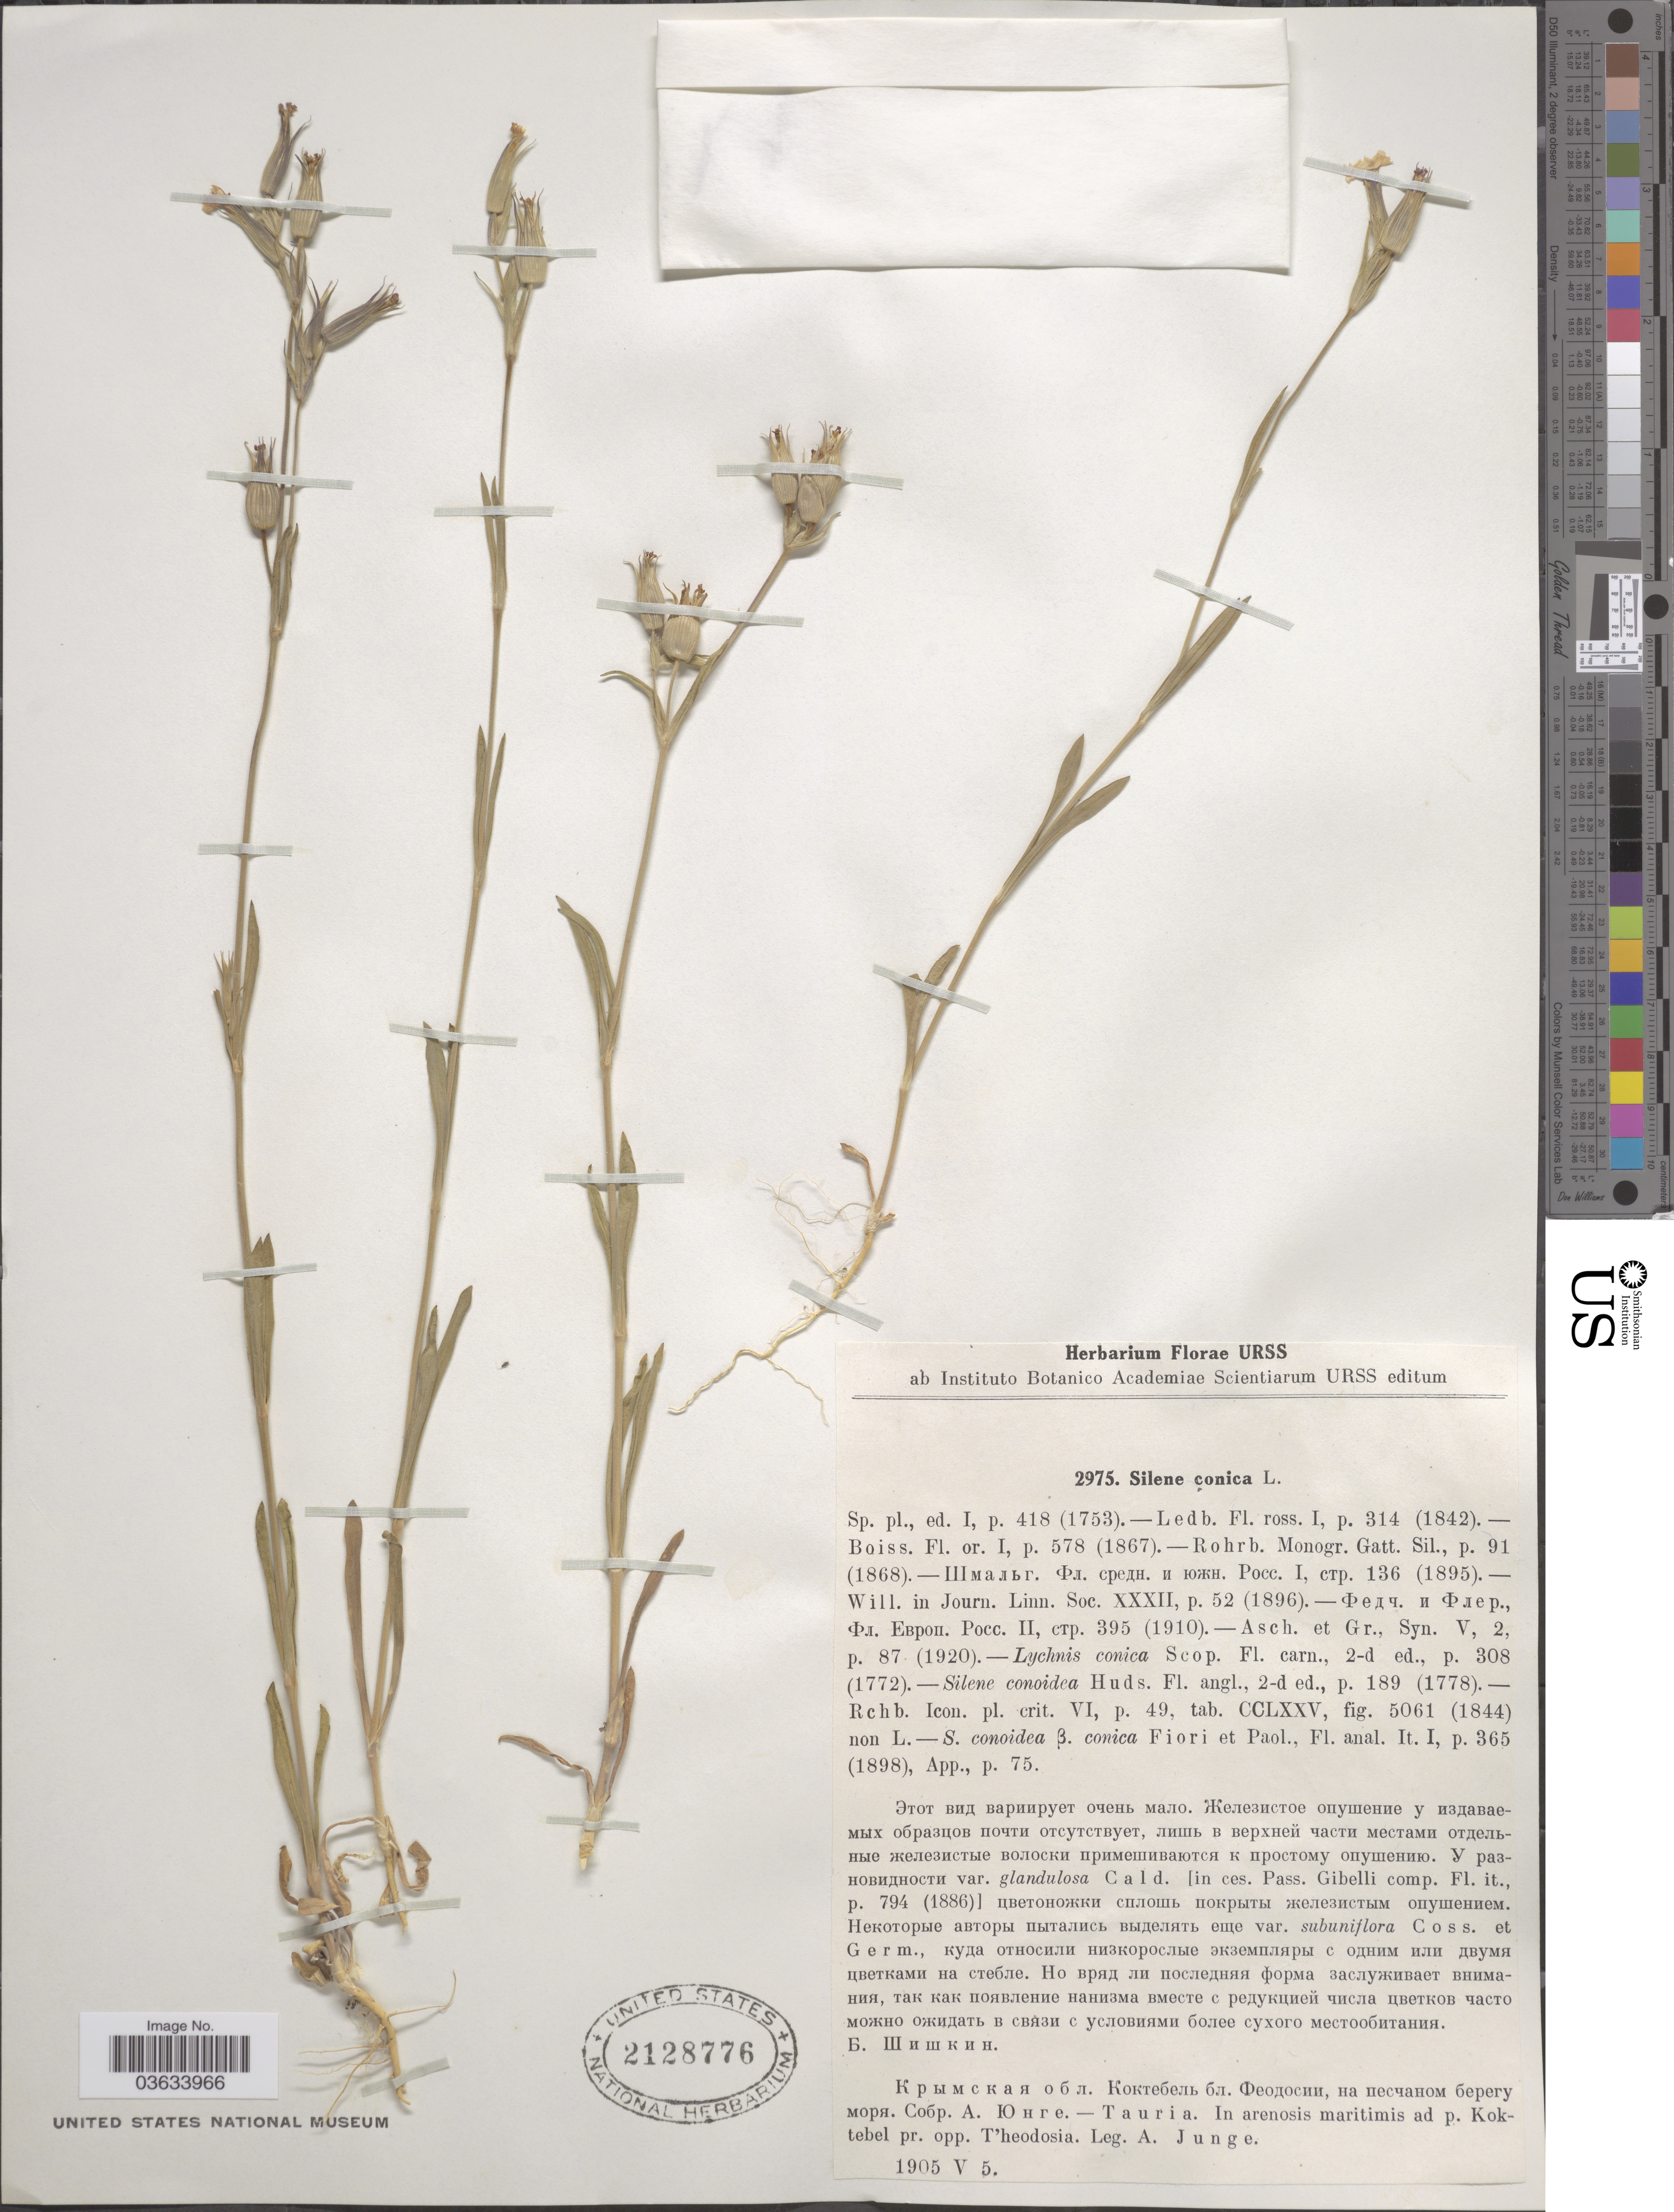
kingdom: Plantae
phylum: Tracheophyta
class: Magnoliopsida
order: Caryophyllales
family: Caryophyllaceae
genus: Silene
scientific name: Silene conica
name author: L.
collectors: A. Junge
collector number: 2975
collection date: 1905-05-05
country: Ukraine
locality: Tauria. In arenosis maritimis ad p. Koktebel pr. opp. T'heodosia.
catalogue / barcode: US 2128776